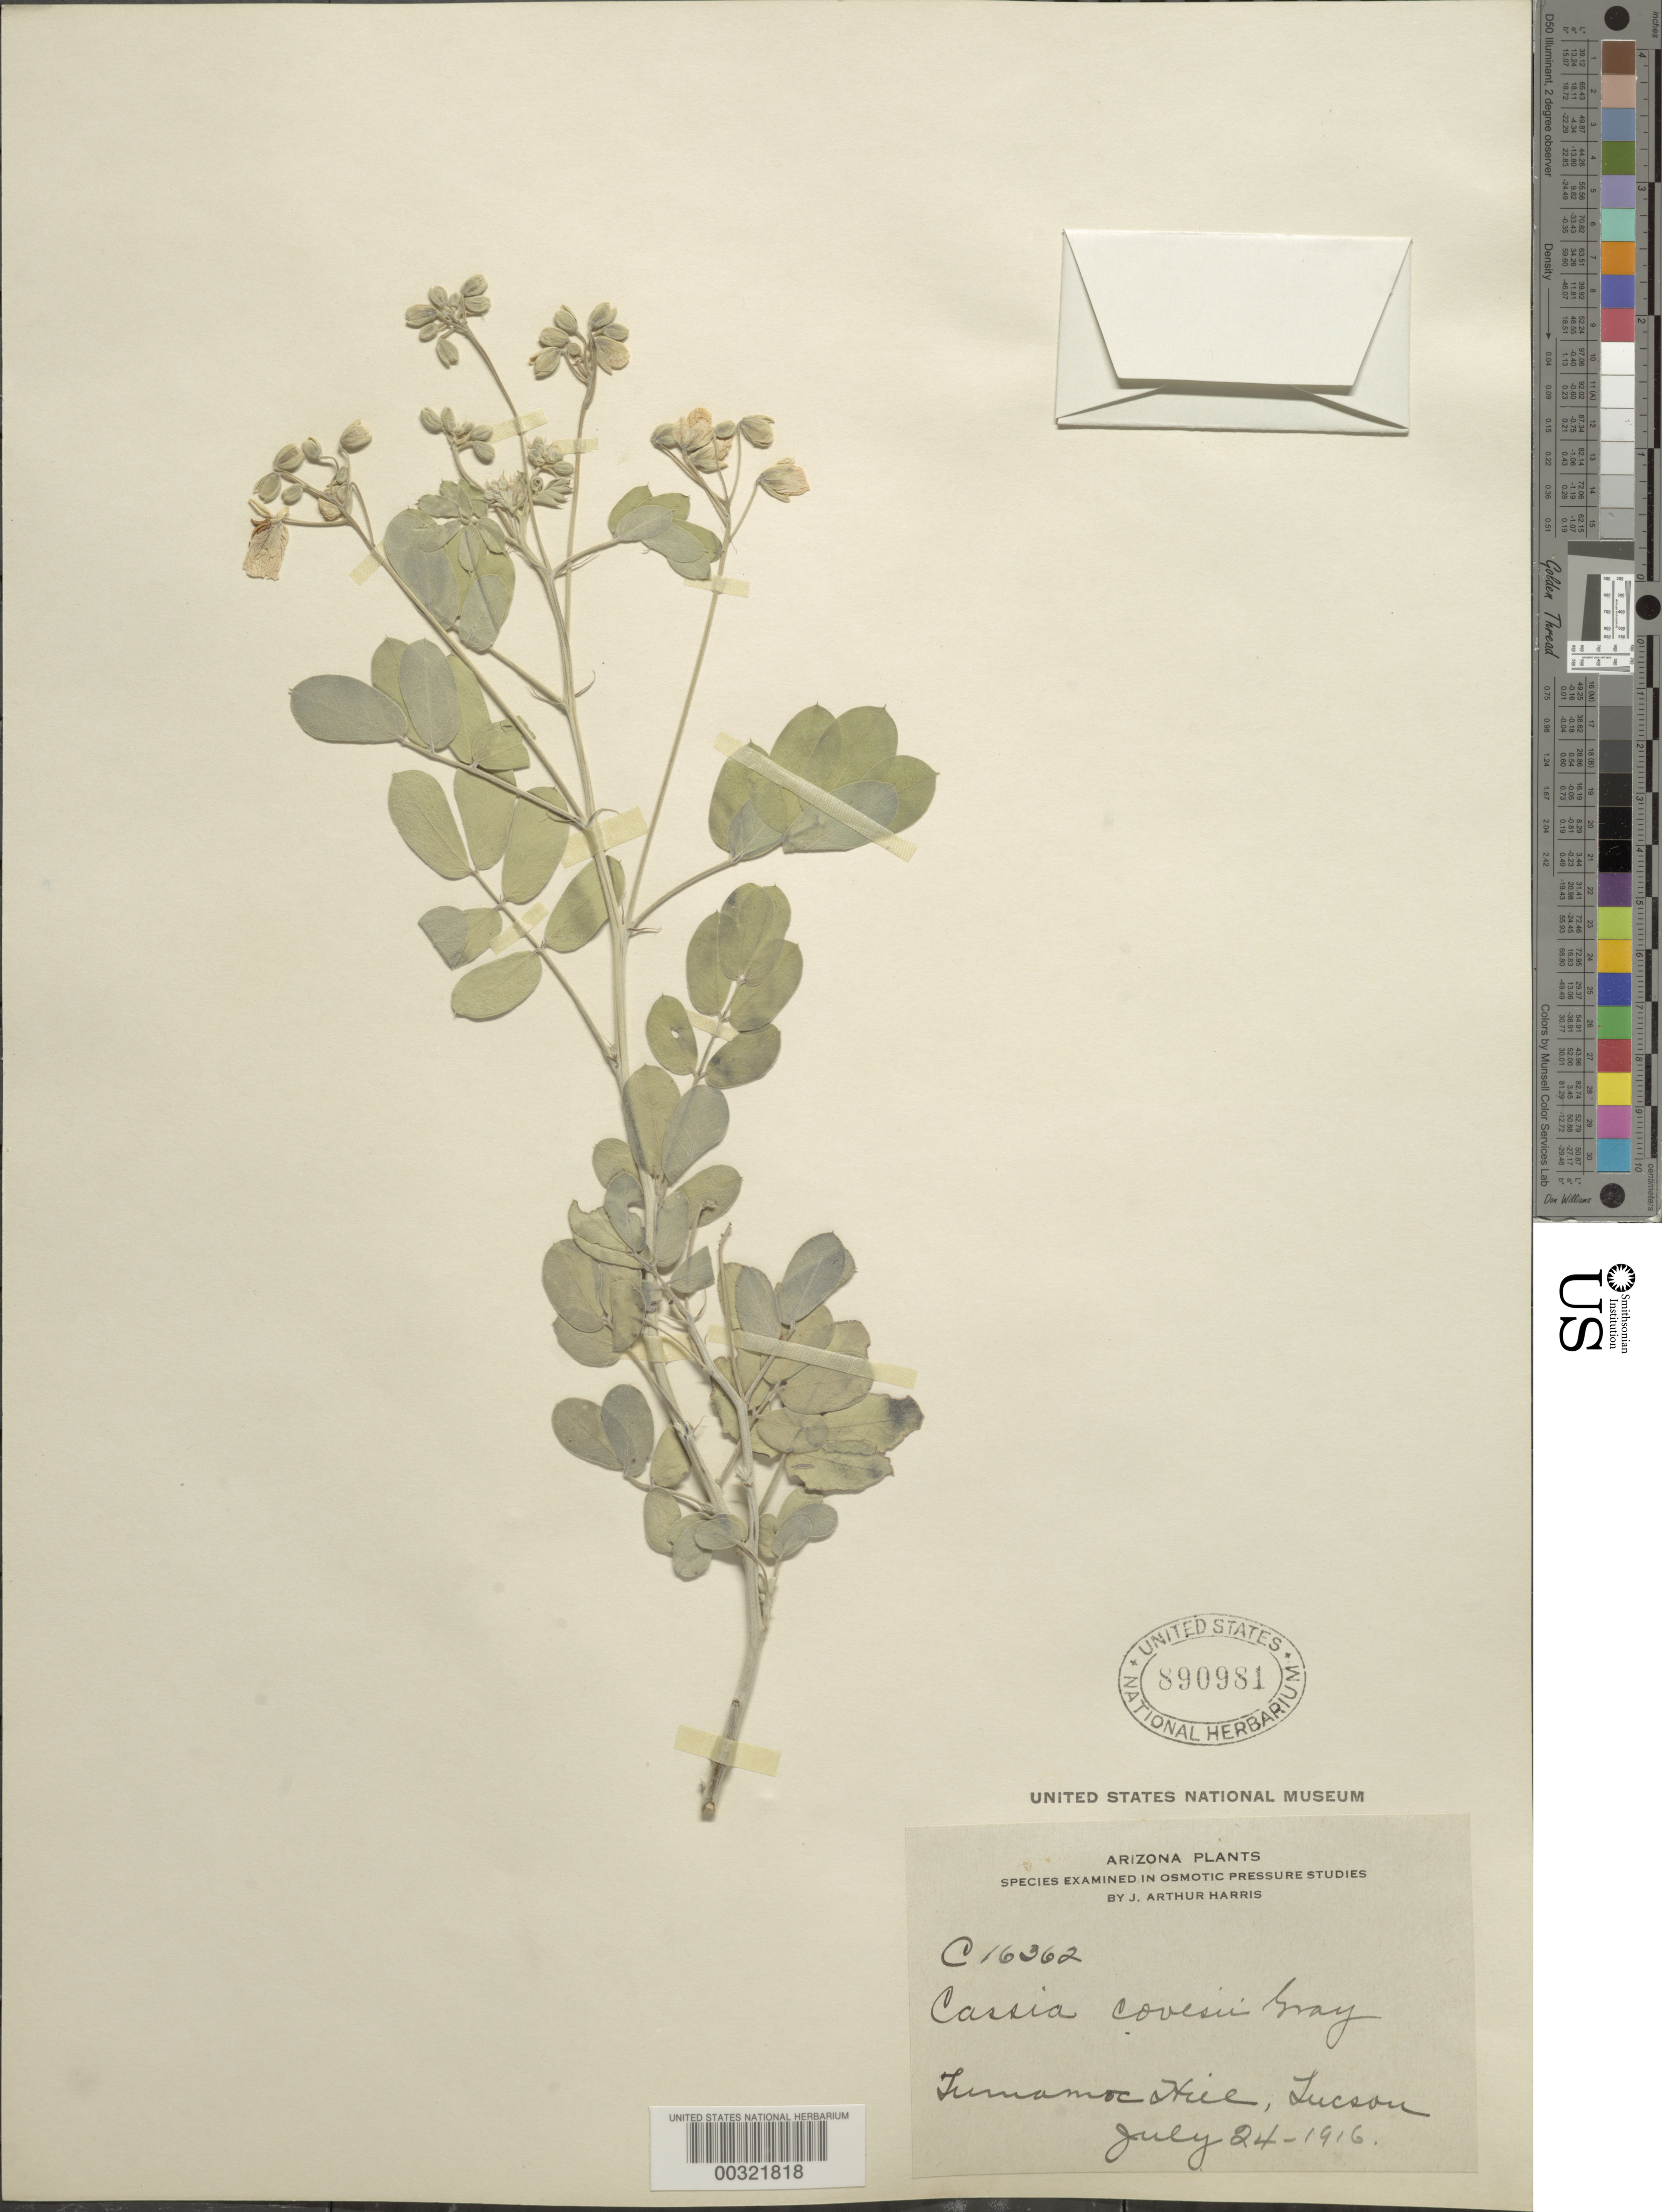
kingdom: Plantae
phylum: Tracheophyta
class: Magnoliopsida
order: Fabales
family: Fabaceae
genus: Senna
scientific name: Senna covesii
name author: (A. Gray) H.S. Irwin & Barneby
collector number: C16362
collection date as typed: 24 Jul 1916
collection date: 1916-07-24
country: United States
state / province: Arizona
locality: Lumamor hill, tucson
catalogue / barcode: US 890981